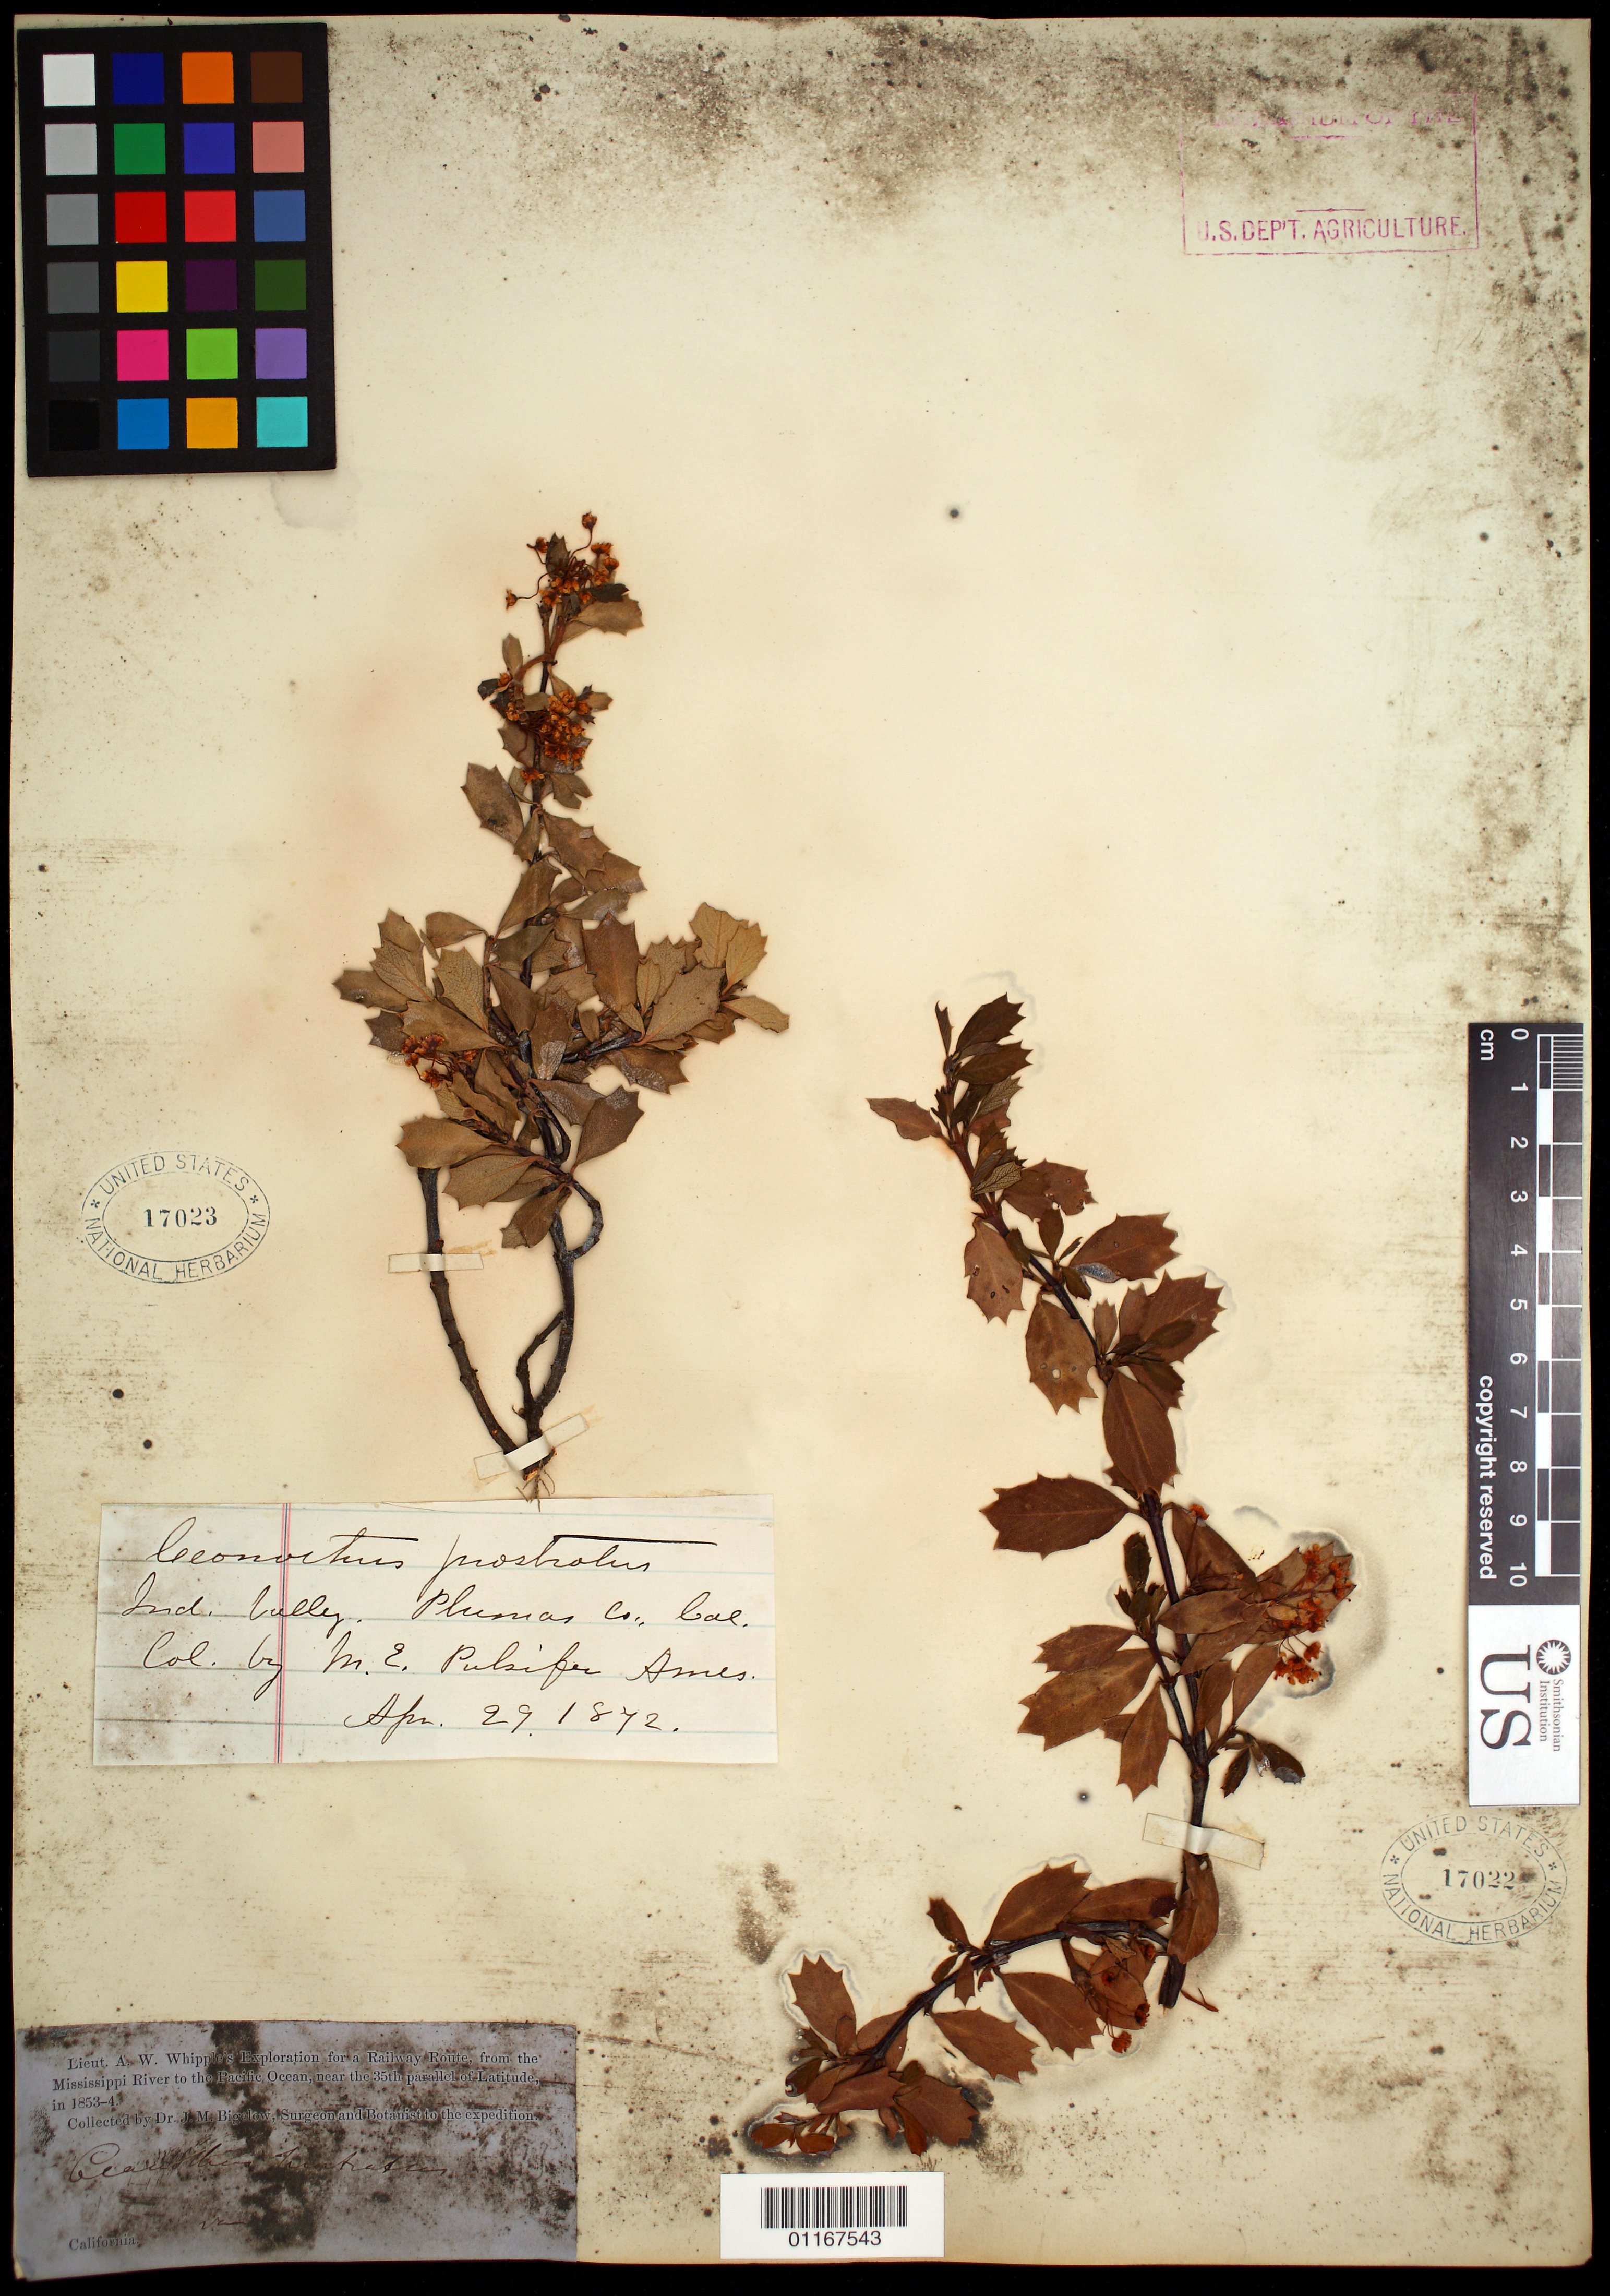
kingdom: Plantae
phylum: Tracheophyta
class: Magnoliopsida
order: Rosales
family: Rhamnaceae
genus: Ceanothus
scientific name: Ceanothus prostratus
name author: Benth.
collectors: J. M. Bigelow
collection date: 1853/1854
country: United States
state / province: California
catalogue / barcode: US 17022